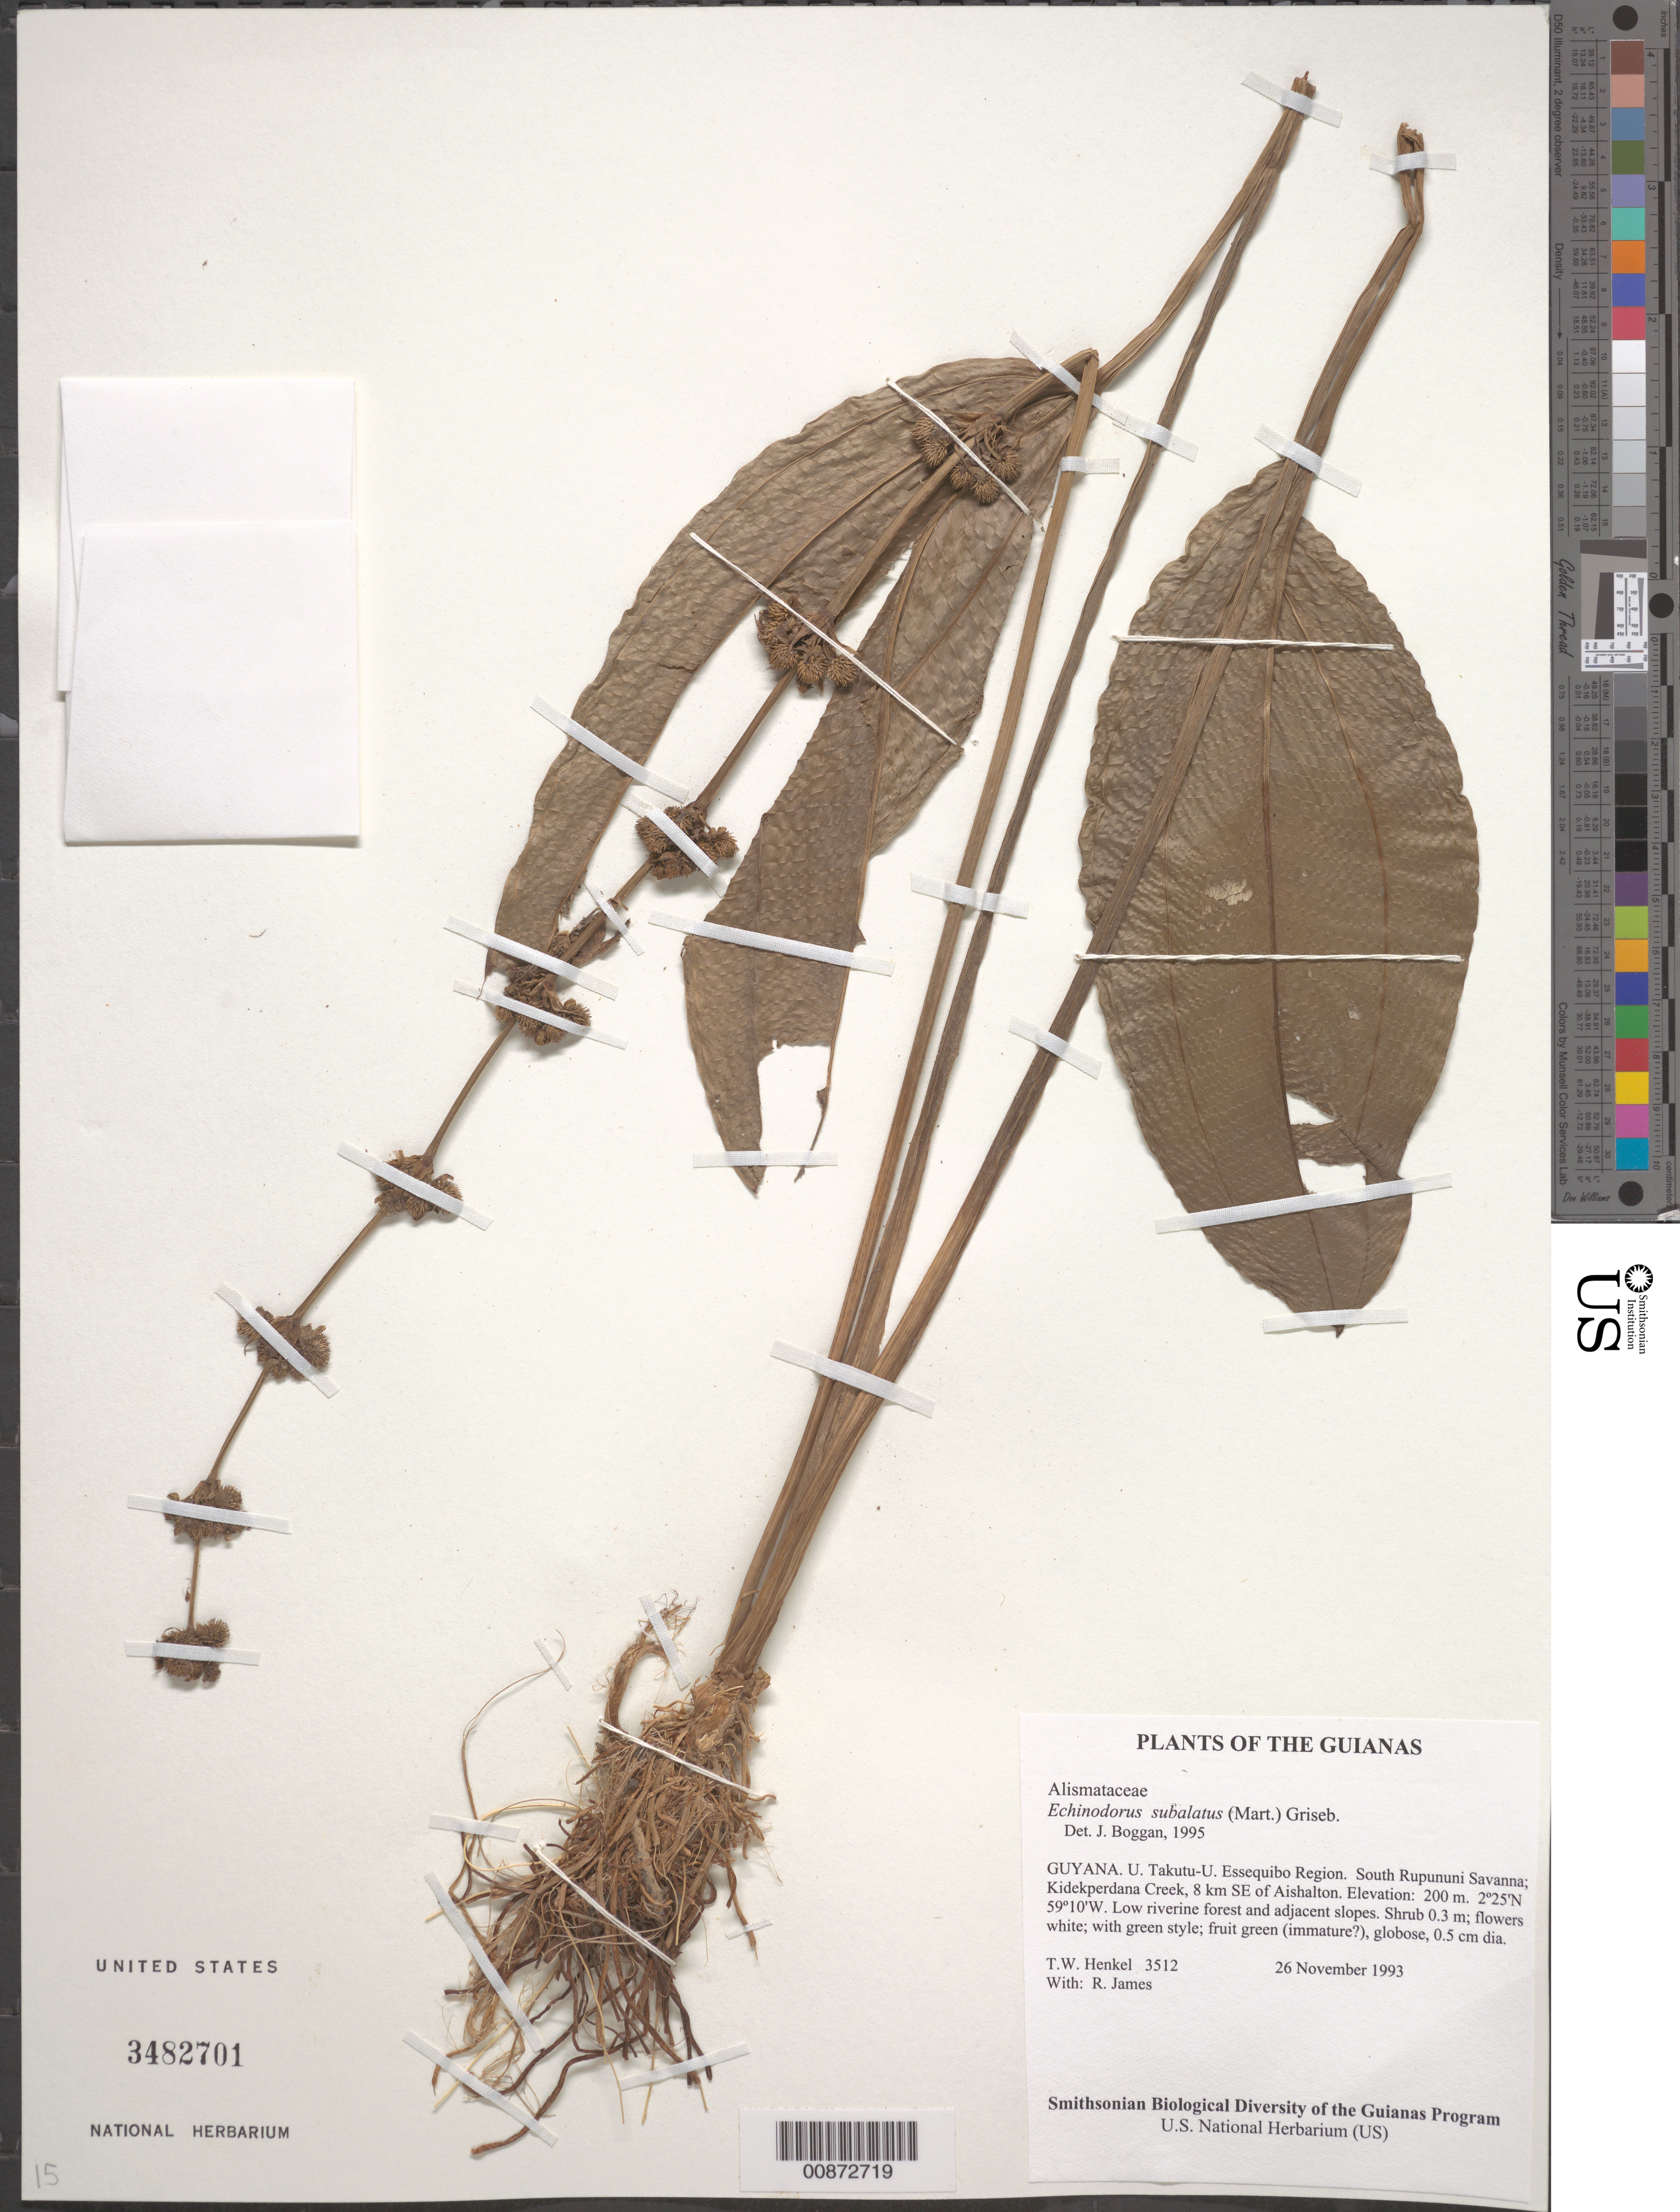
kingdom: Plantae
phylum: Tracheophyta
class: Liliopsida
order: Alismatales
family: Alismataceae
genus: Echinodorus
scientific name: Echinodorus subalatus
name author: (Mart.) Griseb.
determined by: Boggan, J. K., (US), NMNH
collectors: T. Henkel & R. James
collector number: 3512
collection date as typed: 26 November 1993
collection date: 1993-11-26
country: Guyana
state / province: U. Takutu-U. Essequibo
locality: South Rupununi Savanna; Kidekperdana Creek, 8 km SE of Aishalton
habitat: Low riverine forest and adjacent slopes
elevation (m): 200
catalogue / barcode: US 3482701